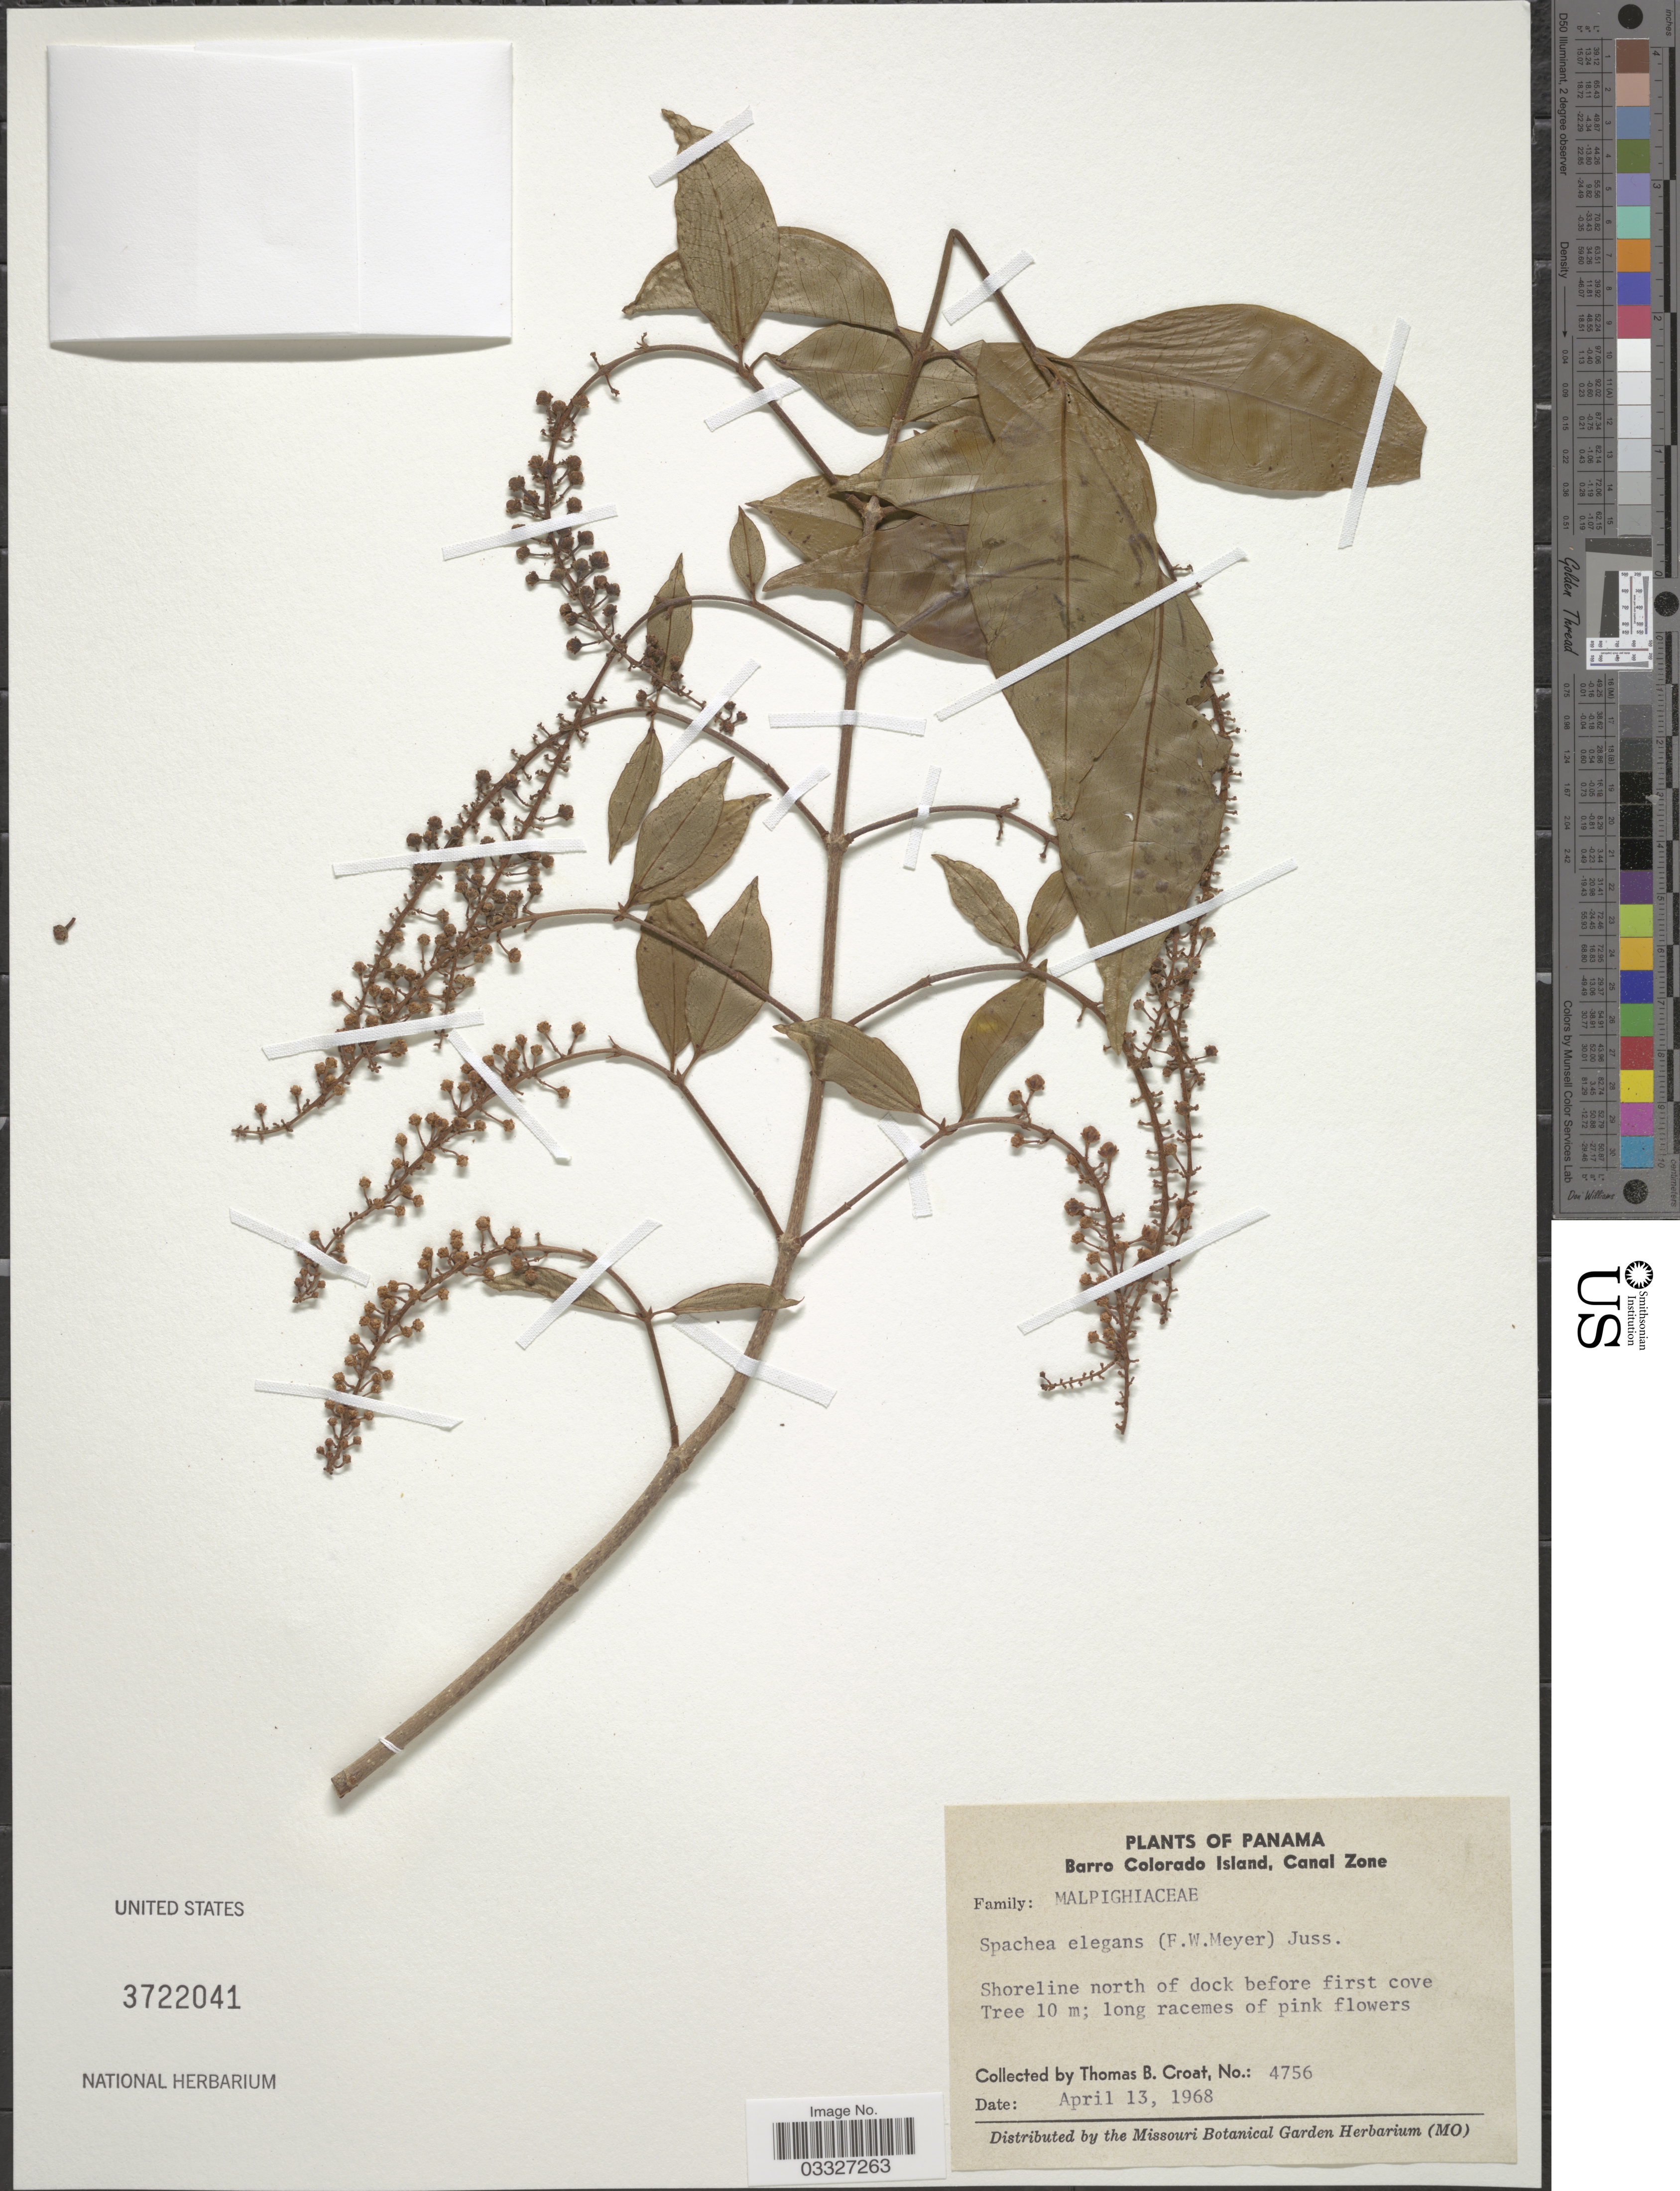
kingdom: Plantae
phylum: Tracheophyta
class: Magnoliopsida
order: Malpighiales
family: Malpighiaceae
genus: Spachea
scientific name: Spachea correae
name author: Cuatrec. & Croat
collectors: T. B. Croat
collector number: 4756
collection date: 1968-04-13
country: Panama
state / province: Panamá Oeste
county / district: Canal Zone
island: Barro Colorado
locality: Barro Colorado Island, Canal Zone. Shoreline north of dock before first cove.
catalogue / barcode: US 3722041